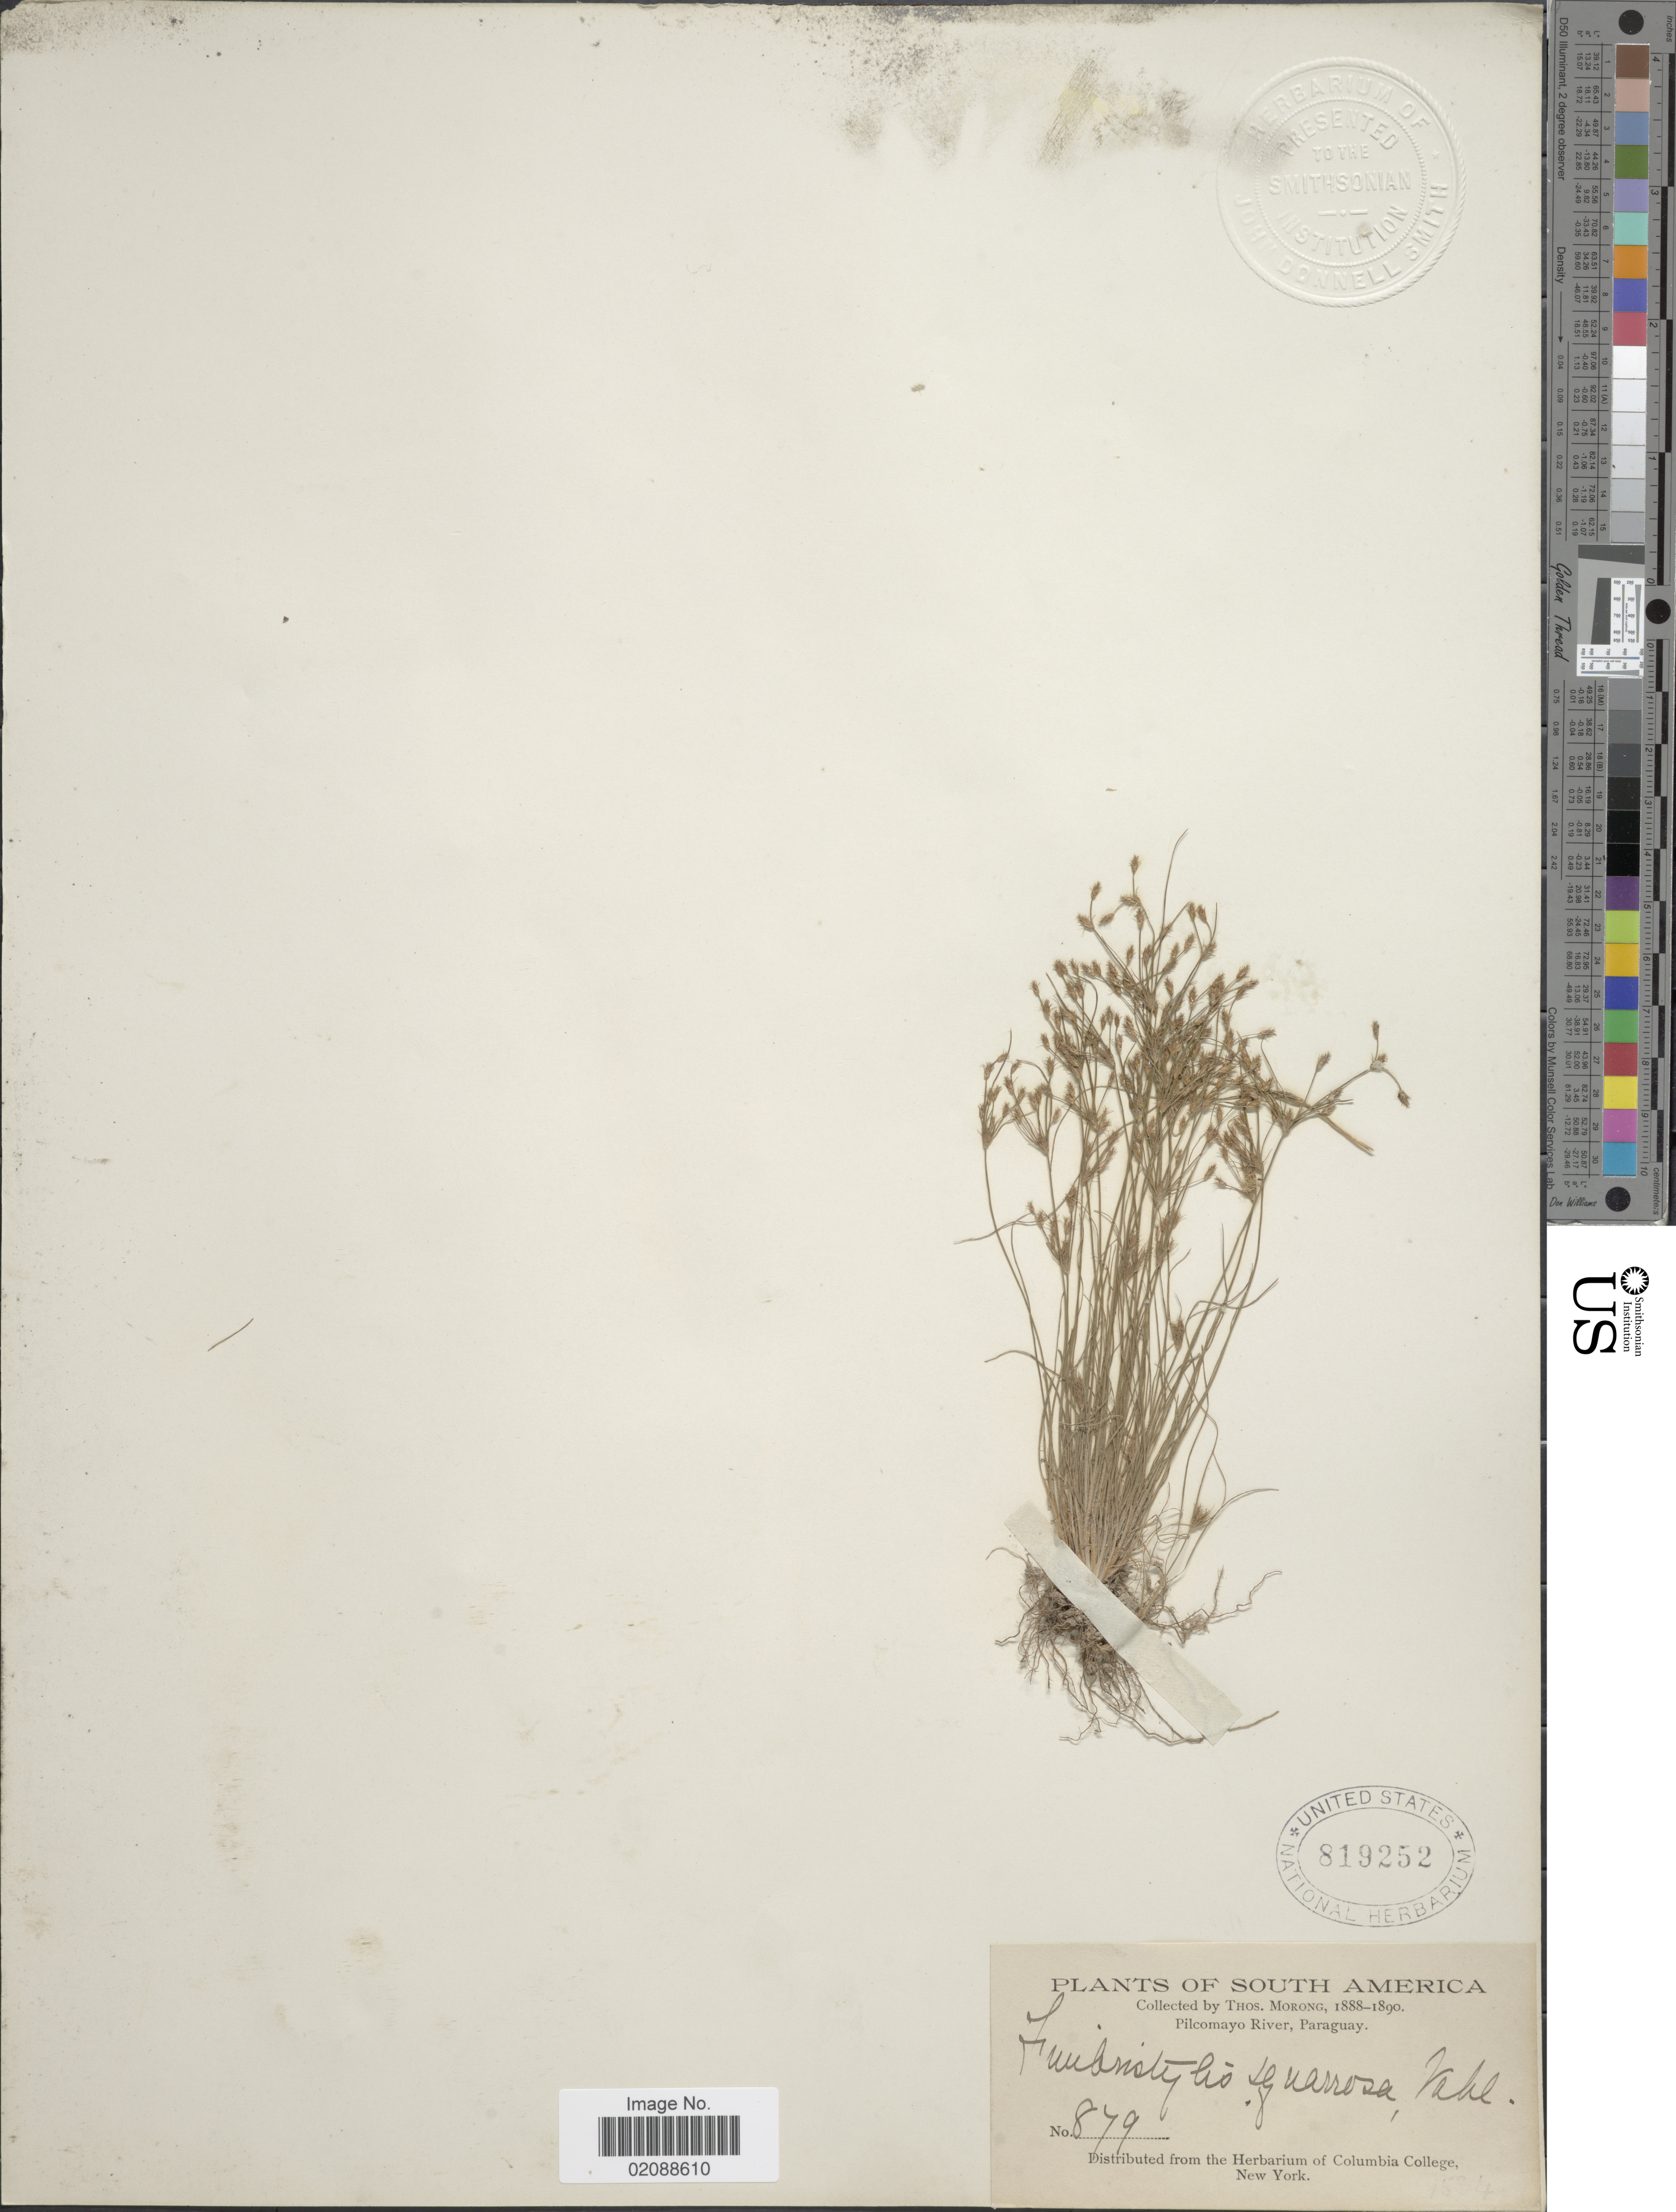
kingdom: Plantae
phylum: Tracheophyta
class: Liliopsida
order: Poales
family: Cyperaceae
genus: Fimbristylis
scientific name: Fimbristylis squarrosa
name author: Vahl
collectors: T. Morong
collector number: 879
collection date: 1888/1890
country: Paraguay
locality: Pilcomayo River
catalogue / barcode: US 819252